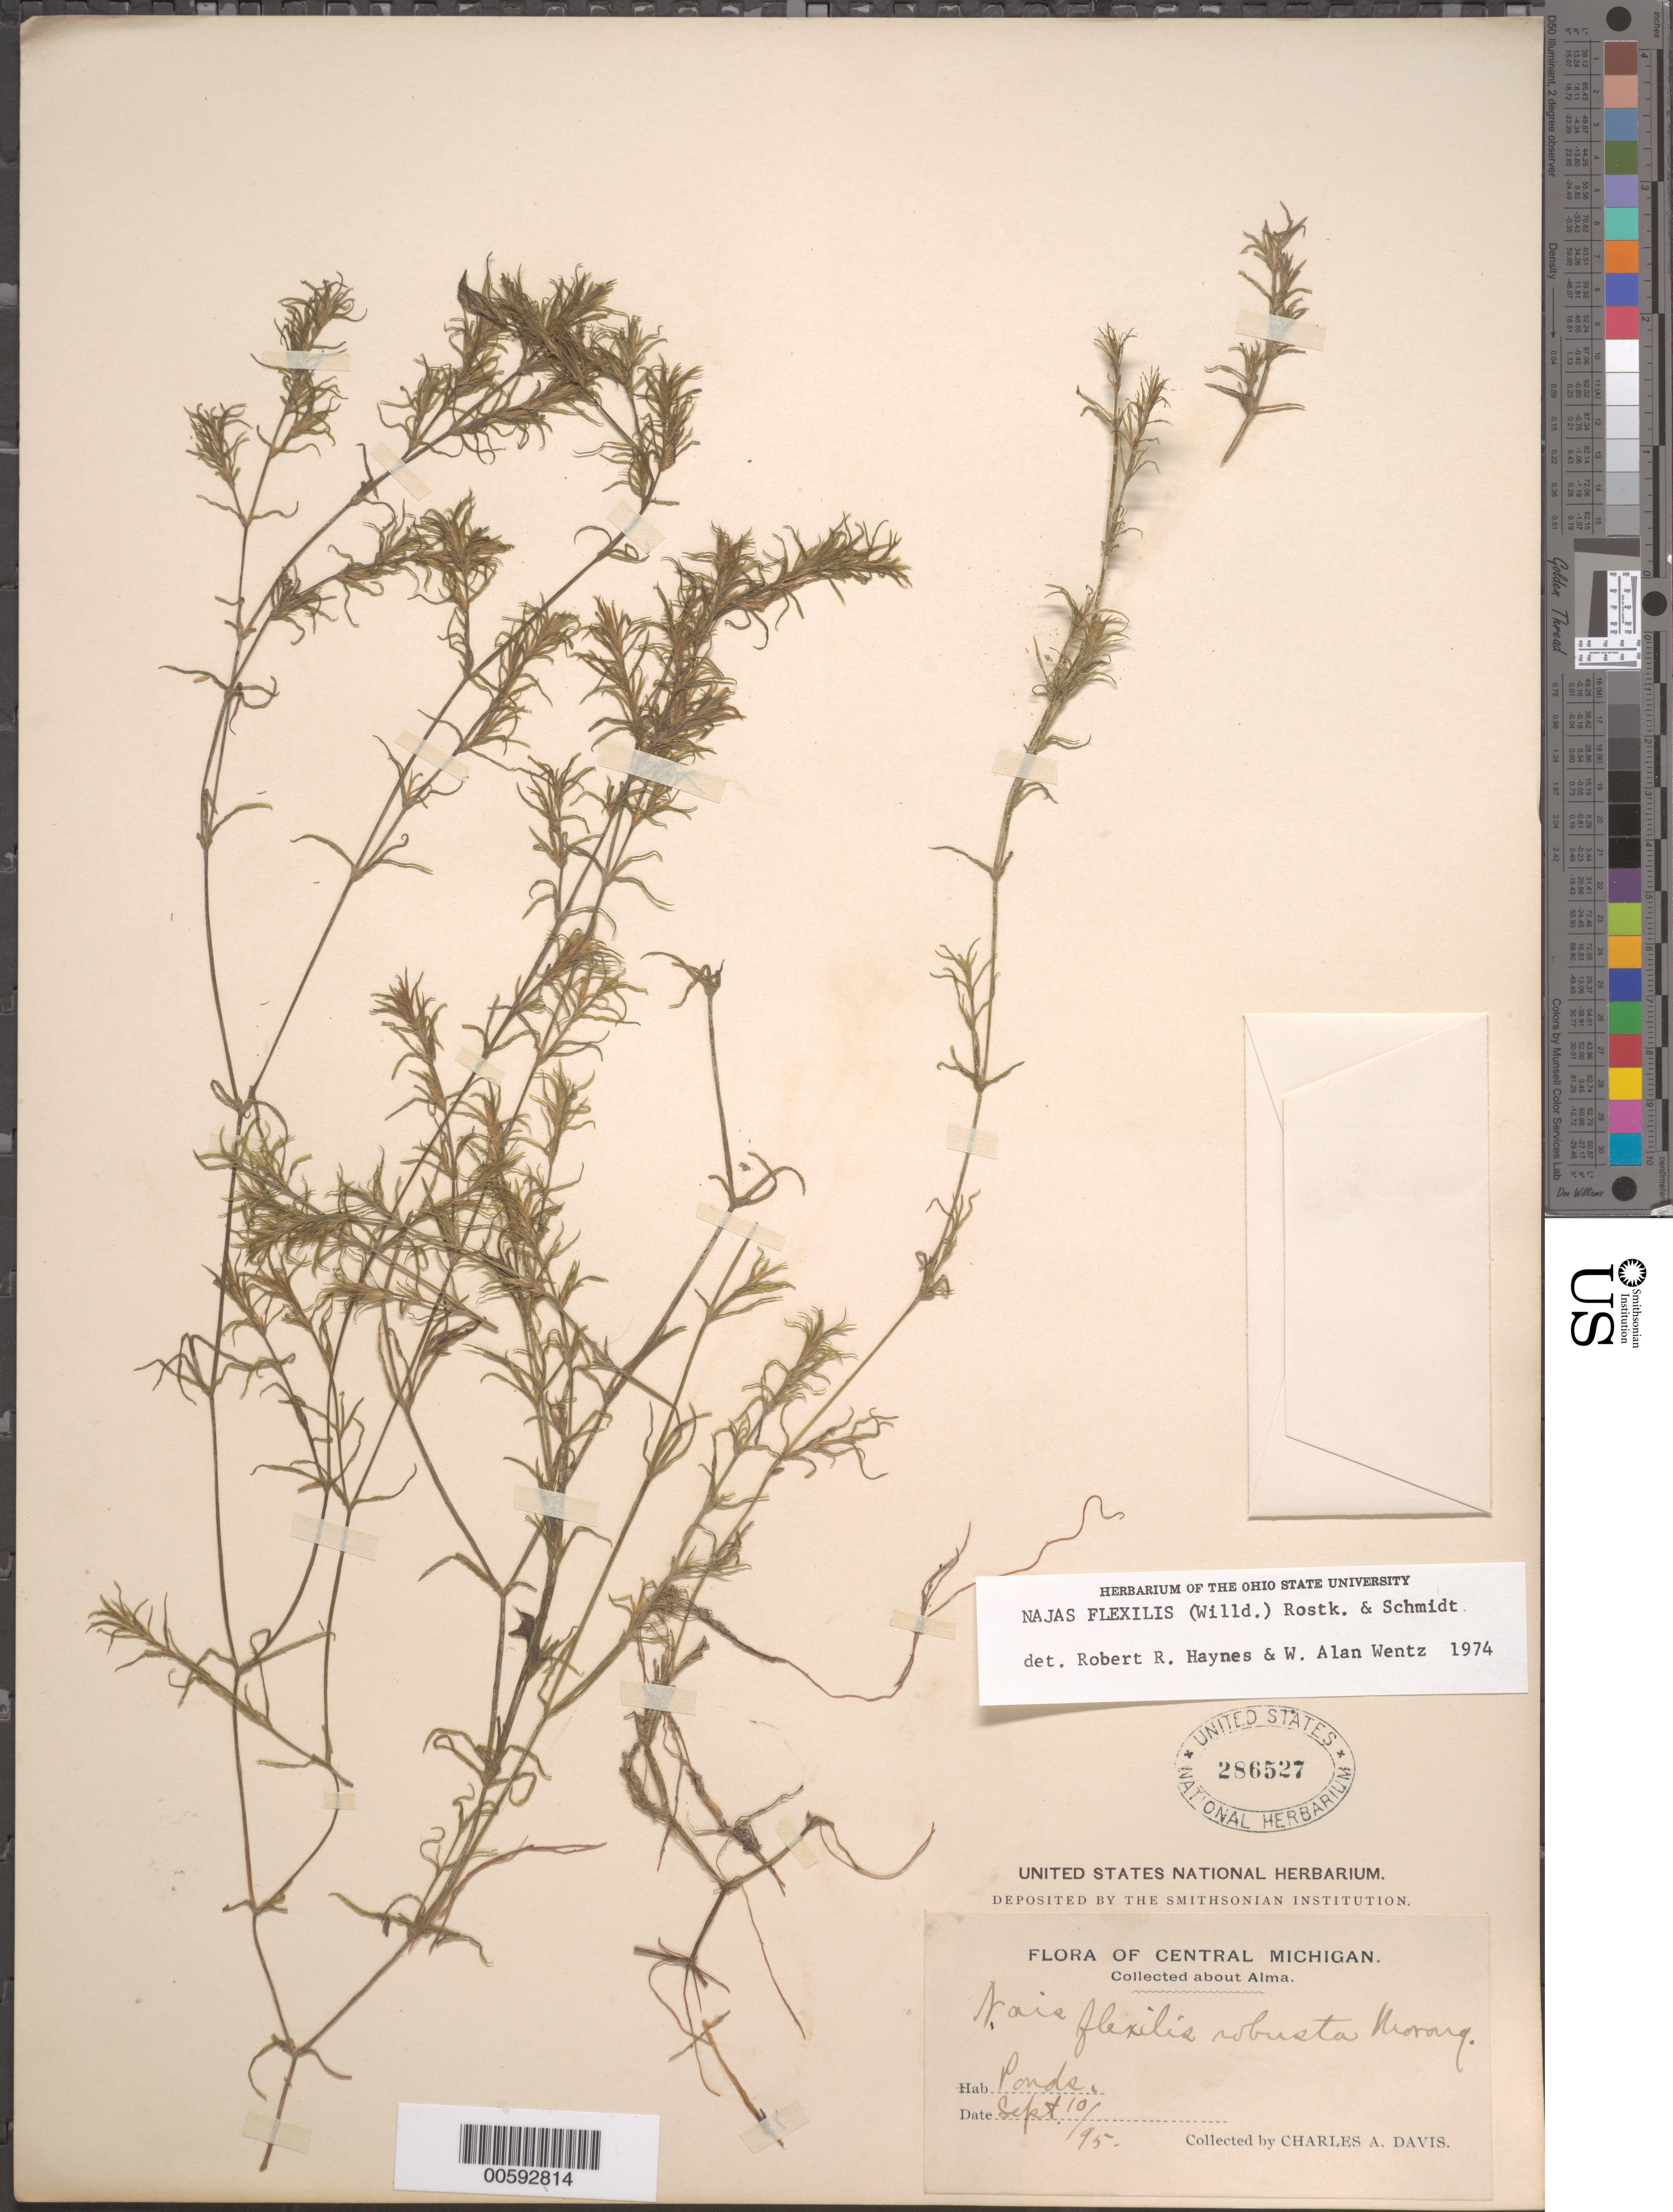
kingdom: Plantae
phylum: Tracheophyta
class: Liliopsida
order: Alismatales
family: Hydrocharitaceae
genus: Najas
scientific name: Najas flexilis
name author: (Willd.) Rostk. & Schmidt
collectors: C. Davis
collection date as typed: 10 Sep 1895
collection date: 1895-09-10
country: United States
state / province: Michigan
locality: Alma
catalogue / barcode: US 286527